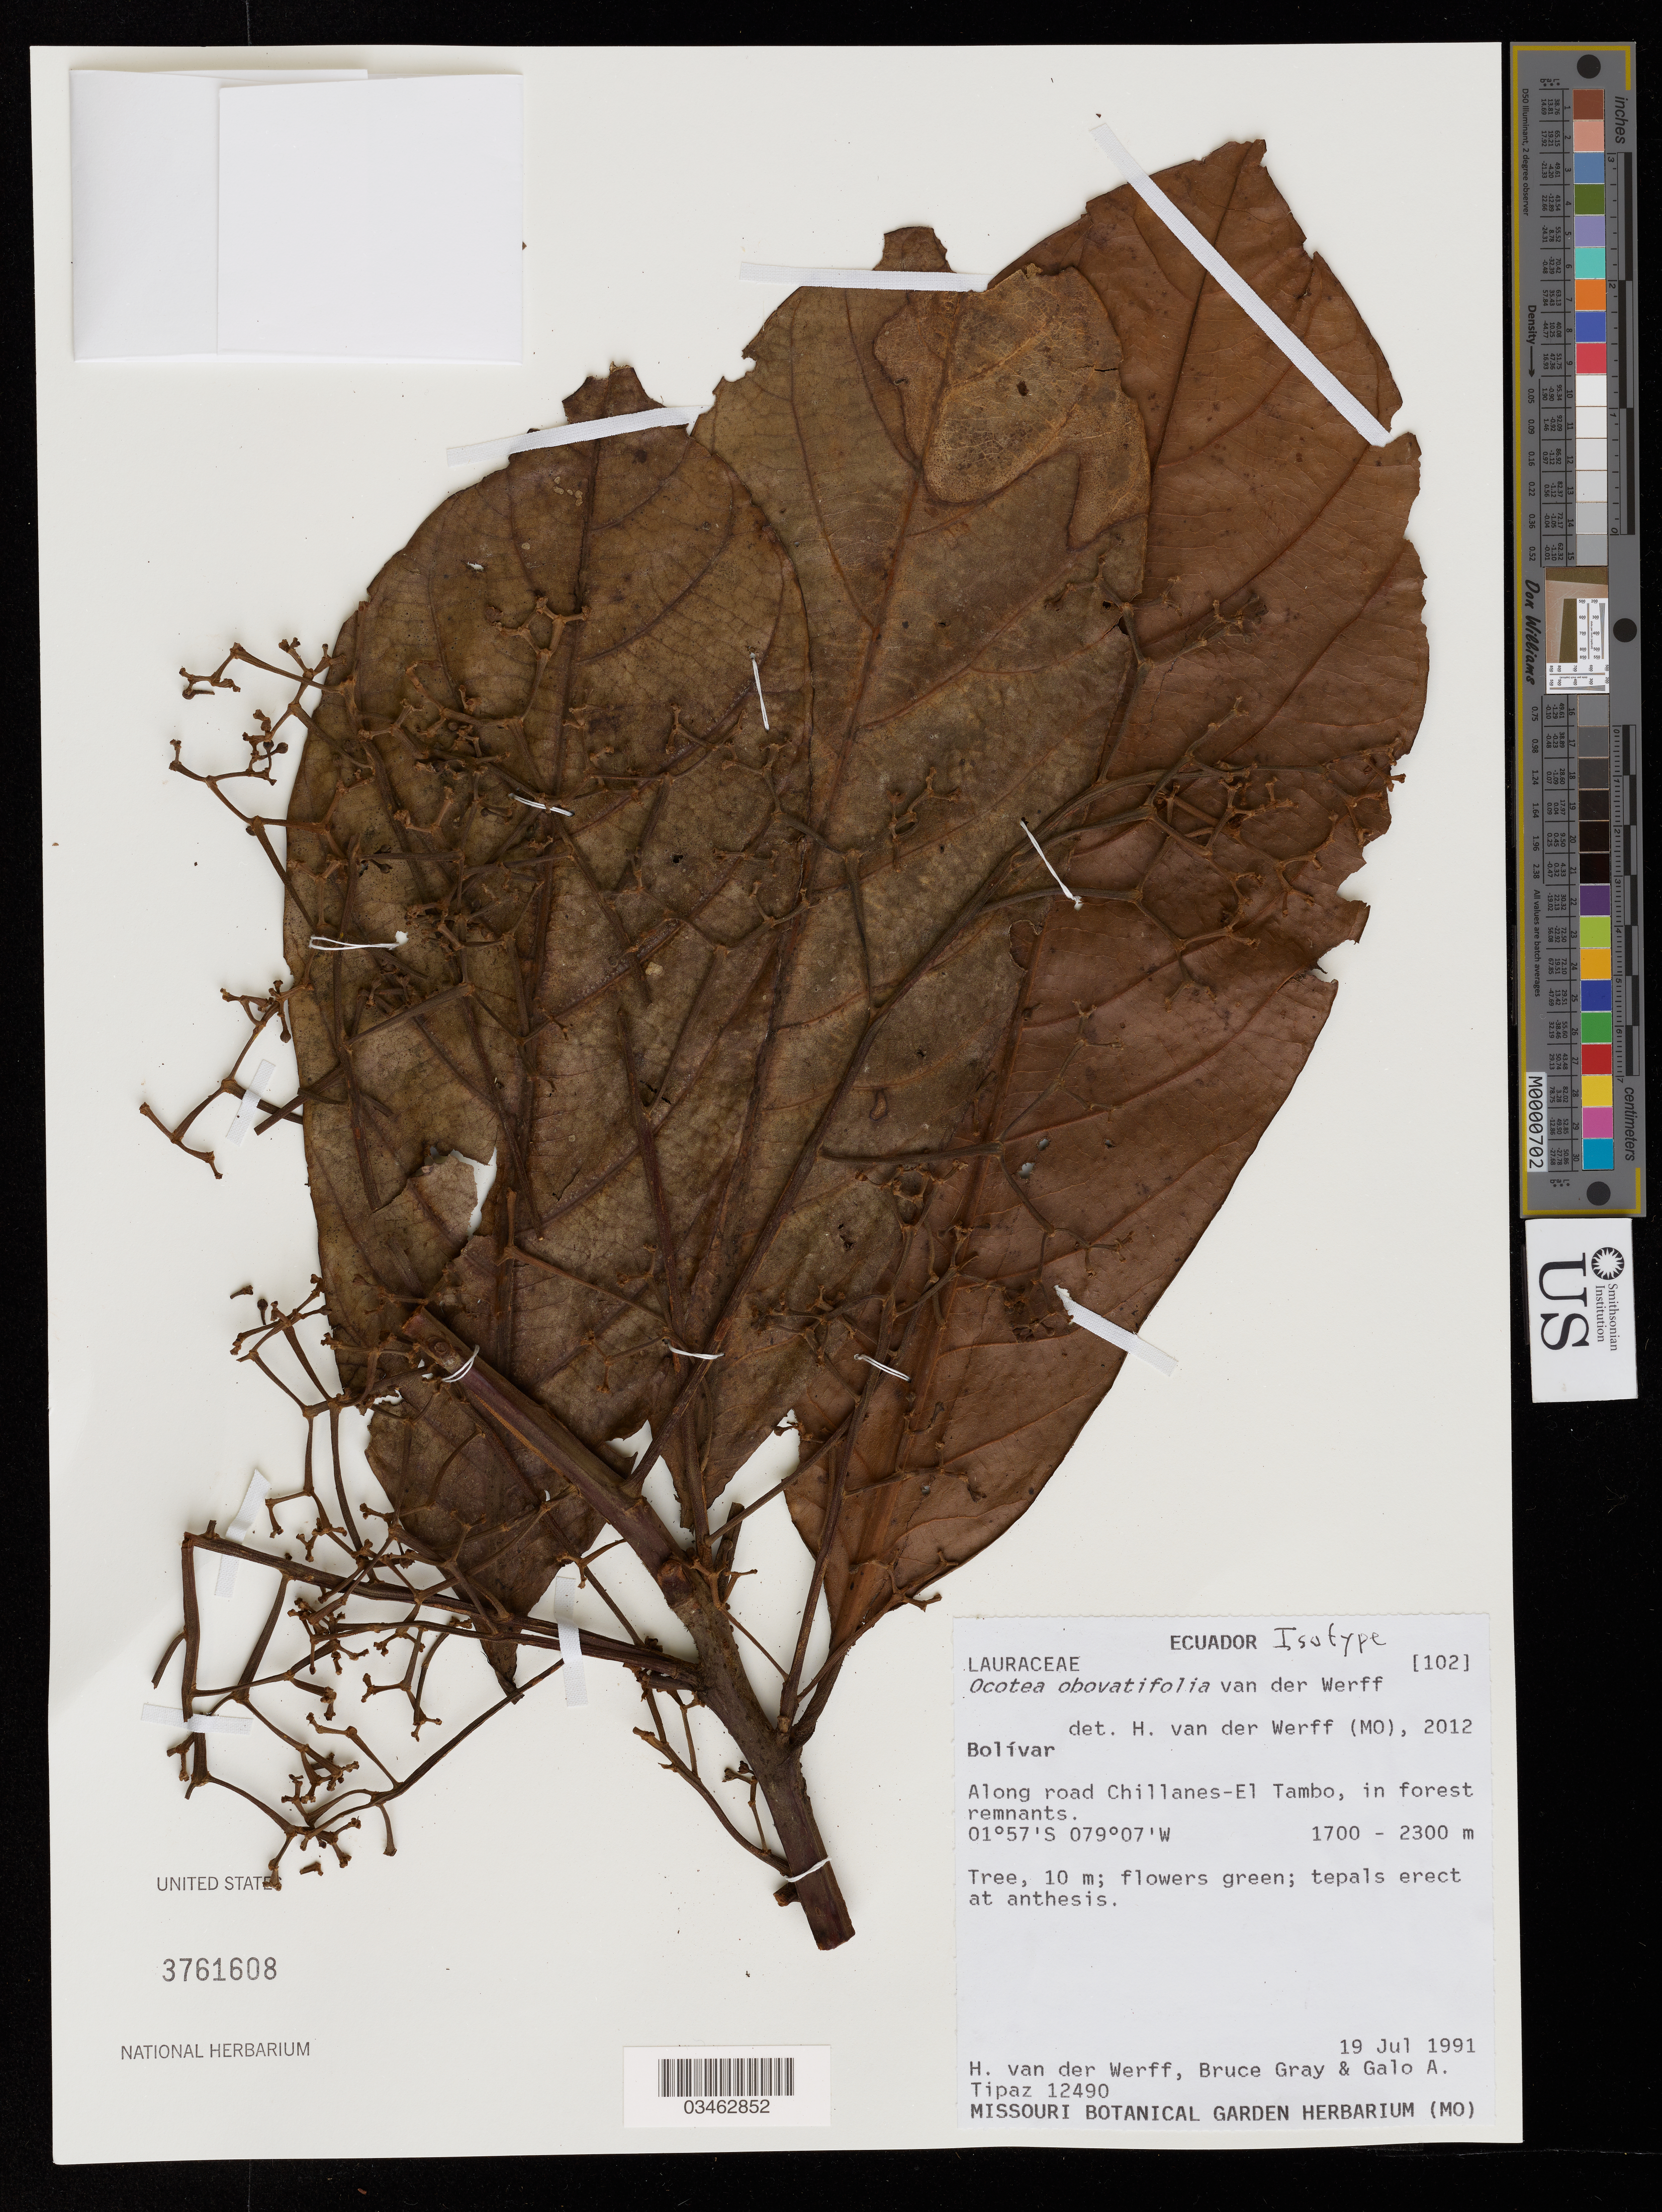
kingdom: Plantae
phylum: Tracheophyta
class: Magnoliopsida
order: Laurales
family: Lauraceae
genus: Ocotea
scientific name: Ocotea obovatifolia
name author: van der Werff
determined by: van der Werff, H. H.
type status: Isotype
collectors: H. van der Werff, B. Gray & G. Tipaz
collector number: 12490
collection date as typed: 19 Jul 1991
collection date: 1991-07-19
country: Ecuador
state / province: Bolivar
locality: Along road Chillanes - El Tambo.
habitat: in forest remnants.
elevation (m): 1700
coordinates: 01 57 S, 079 07 W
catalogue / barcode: US 3761608